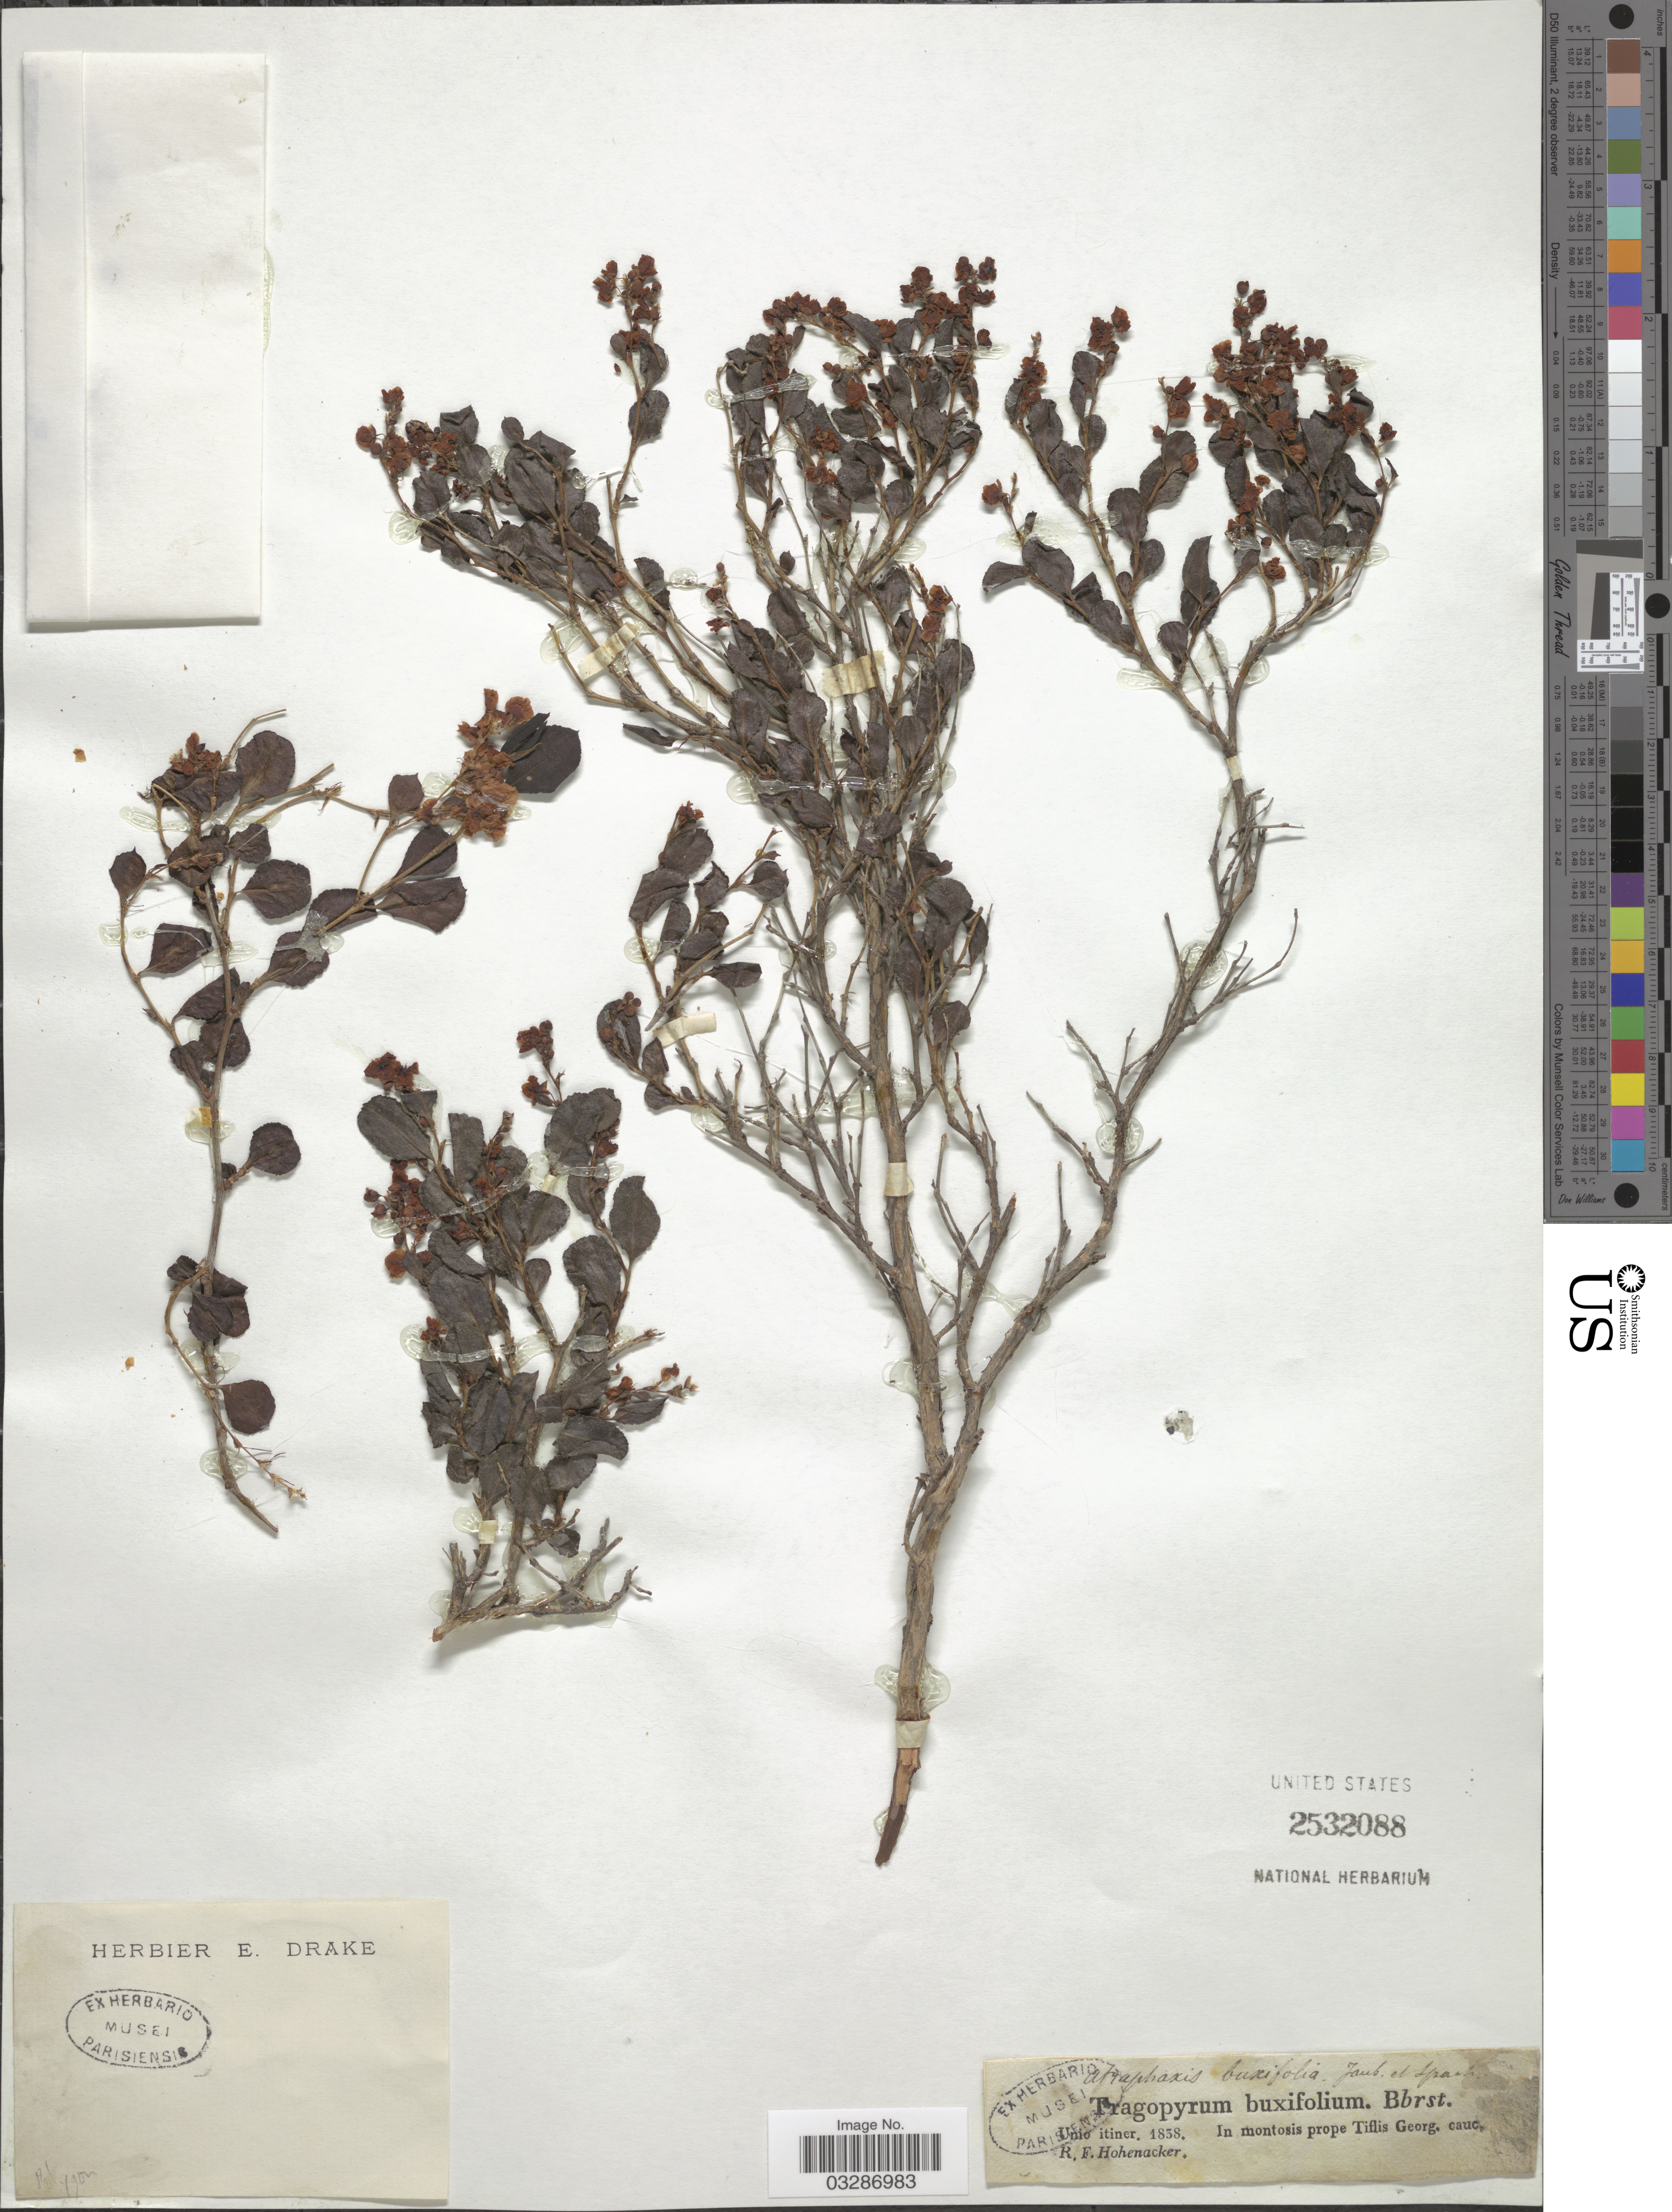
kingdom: Plantae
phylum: Tracheophyta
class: Magnoliopsida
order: Caryophyllales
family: Polygonaceae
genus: Atraphaxis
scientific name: Atraphaxis buxifolia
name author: Jaub. & Spach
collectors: R. F. Hohenacker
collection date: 1838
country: Georgia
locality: In montosis prope Tiflis Georg. cauc.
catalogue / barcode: US 2532088